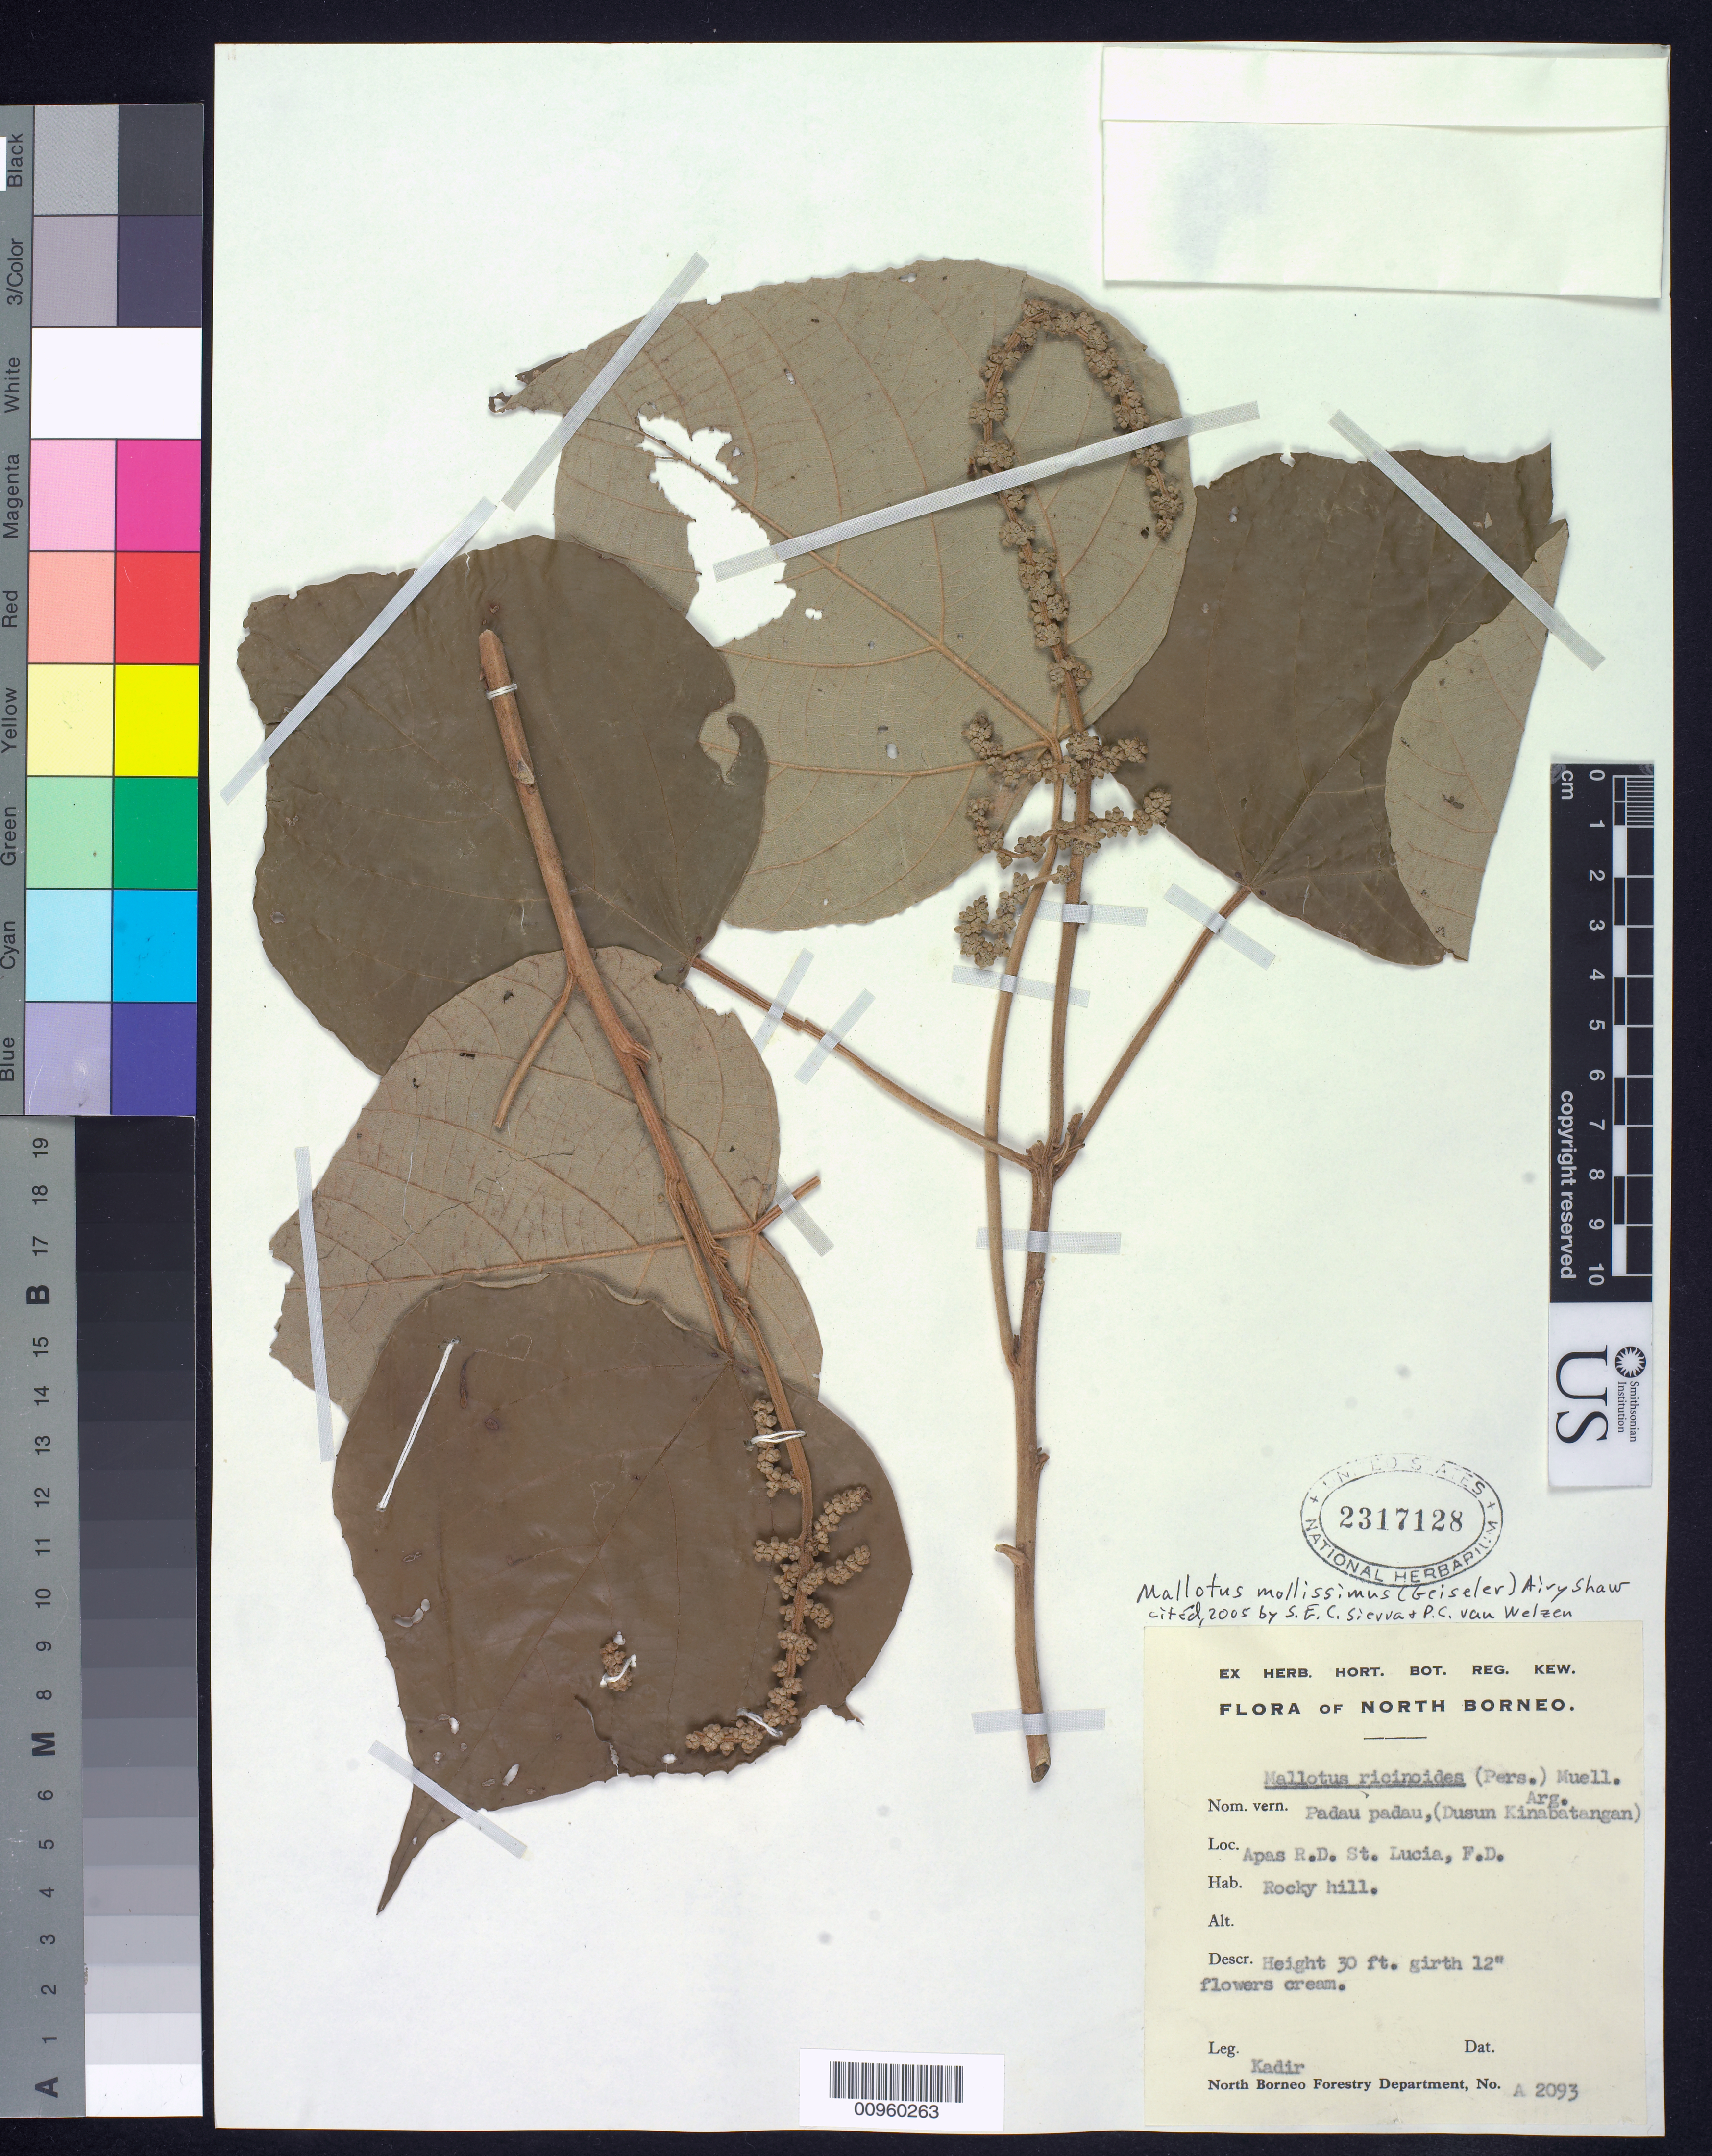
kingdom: Plantae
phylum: Tracheophyta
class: Magnoliopsida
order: Malpighiales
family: Euphorbiaceae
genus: Mallotus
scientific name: Mallotus mollissimus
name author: (Geiseler) Airy Shaw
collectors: Kadir Bin Abdul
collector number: A 2093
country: Malaysia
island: Borneo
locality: Apas R.D., St. Lucia, F.D.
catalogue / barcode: US 2317128